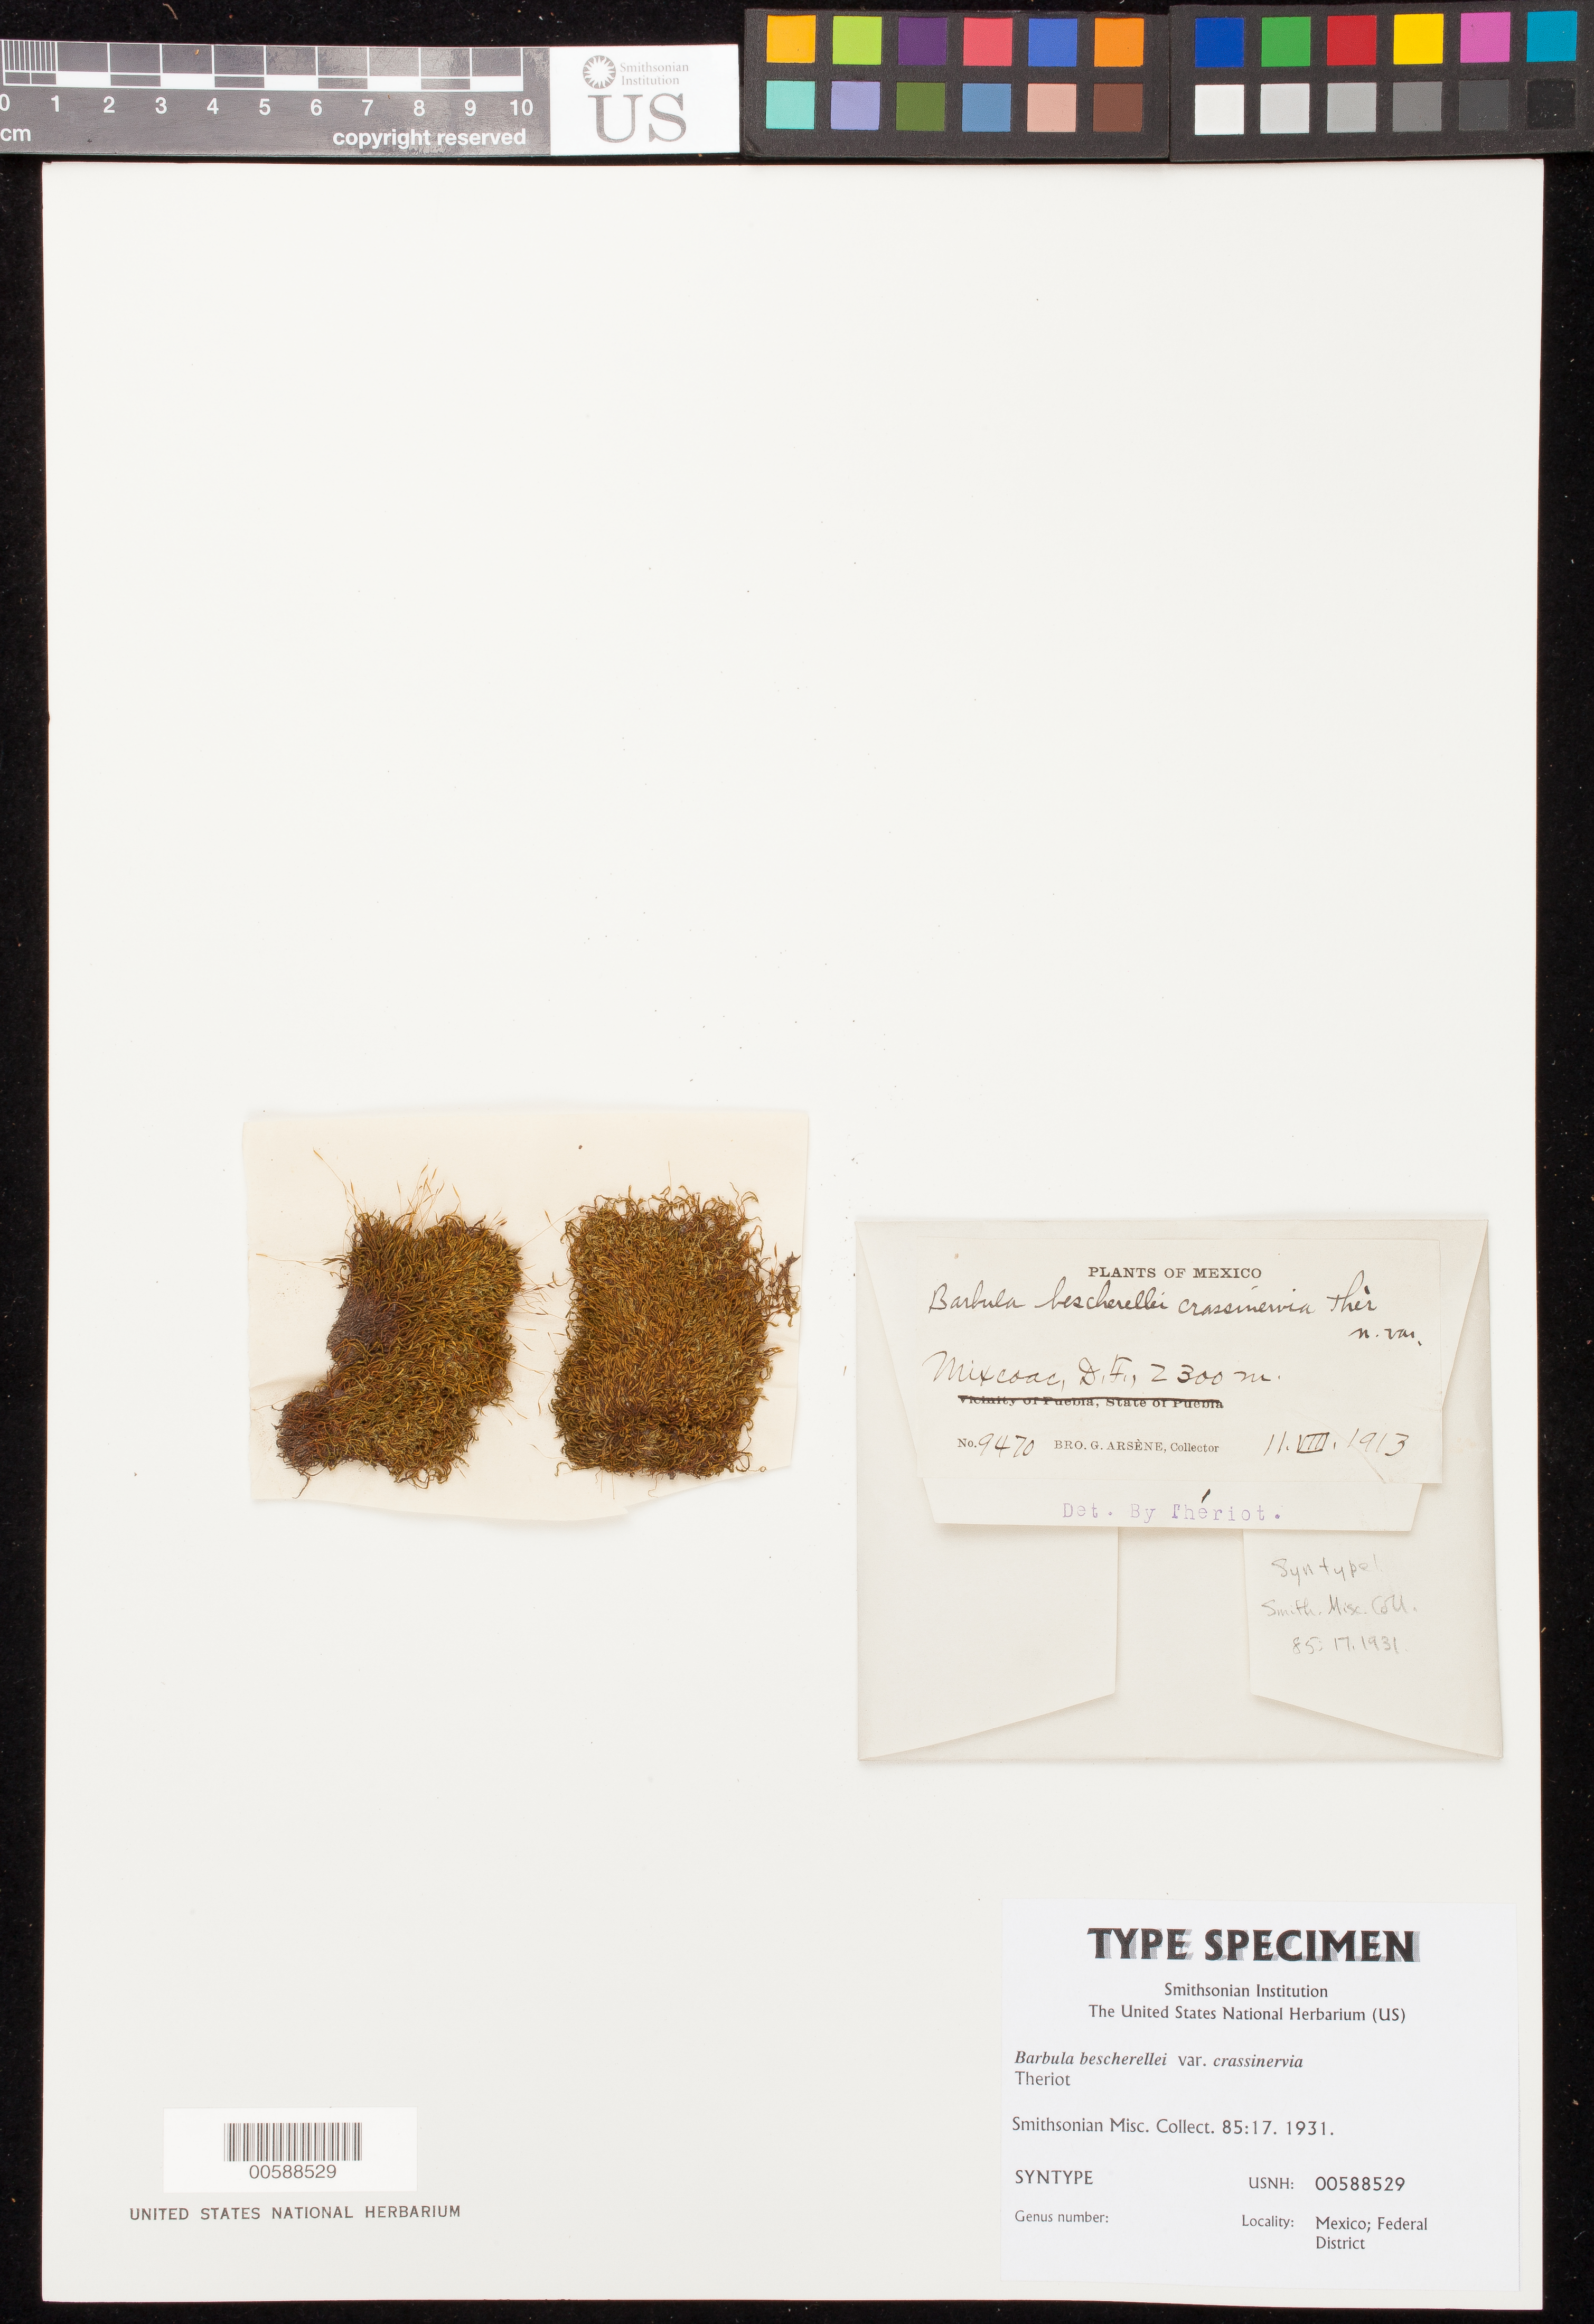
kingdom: Plantae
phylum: Bryophyta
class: Bryopsida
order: Pottiales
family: Pottiaceae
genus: Barbula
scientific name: Barbula bescherellei var. crassinervia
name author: Thér.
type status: Syntype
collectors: Bro. G. Arsène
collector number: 9470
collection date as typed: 02 Aug 1913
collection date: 1913-08-02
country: Mexico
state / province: Distrito Federal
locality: Mixcoac.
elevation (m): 2300